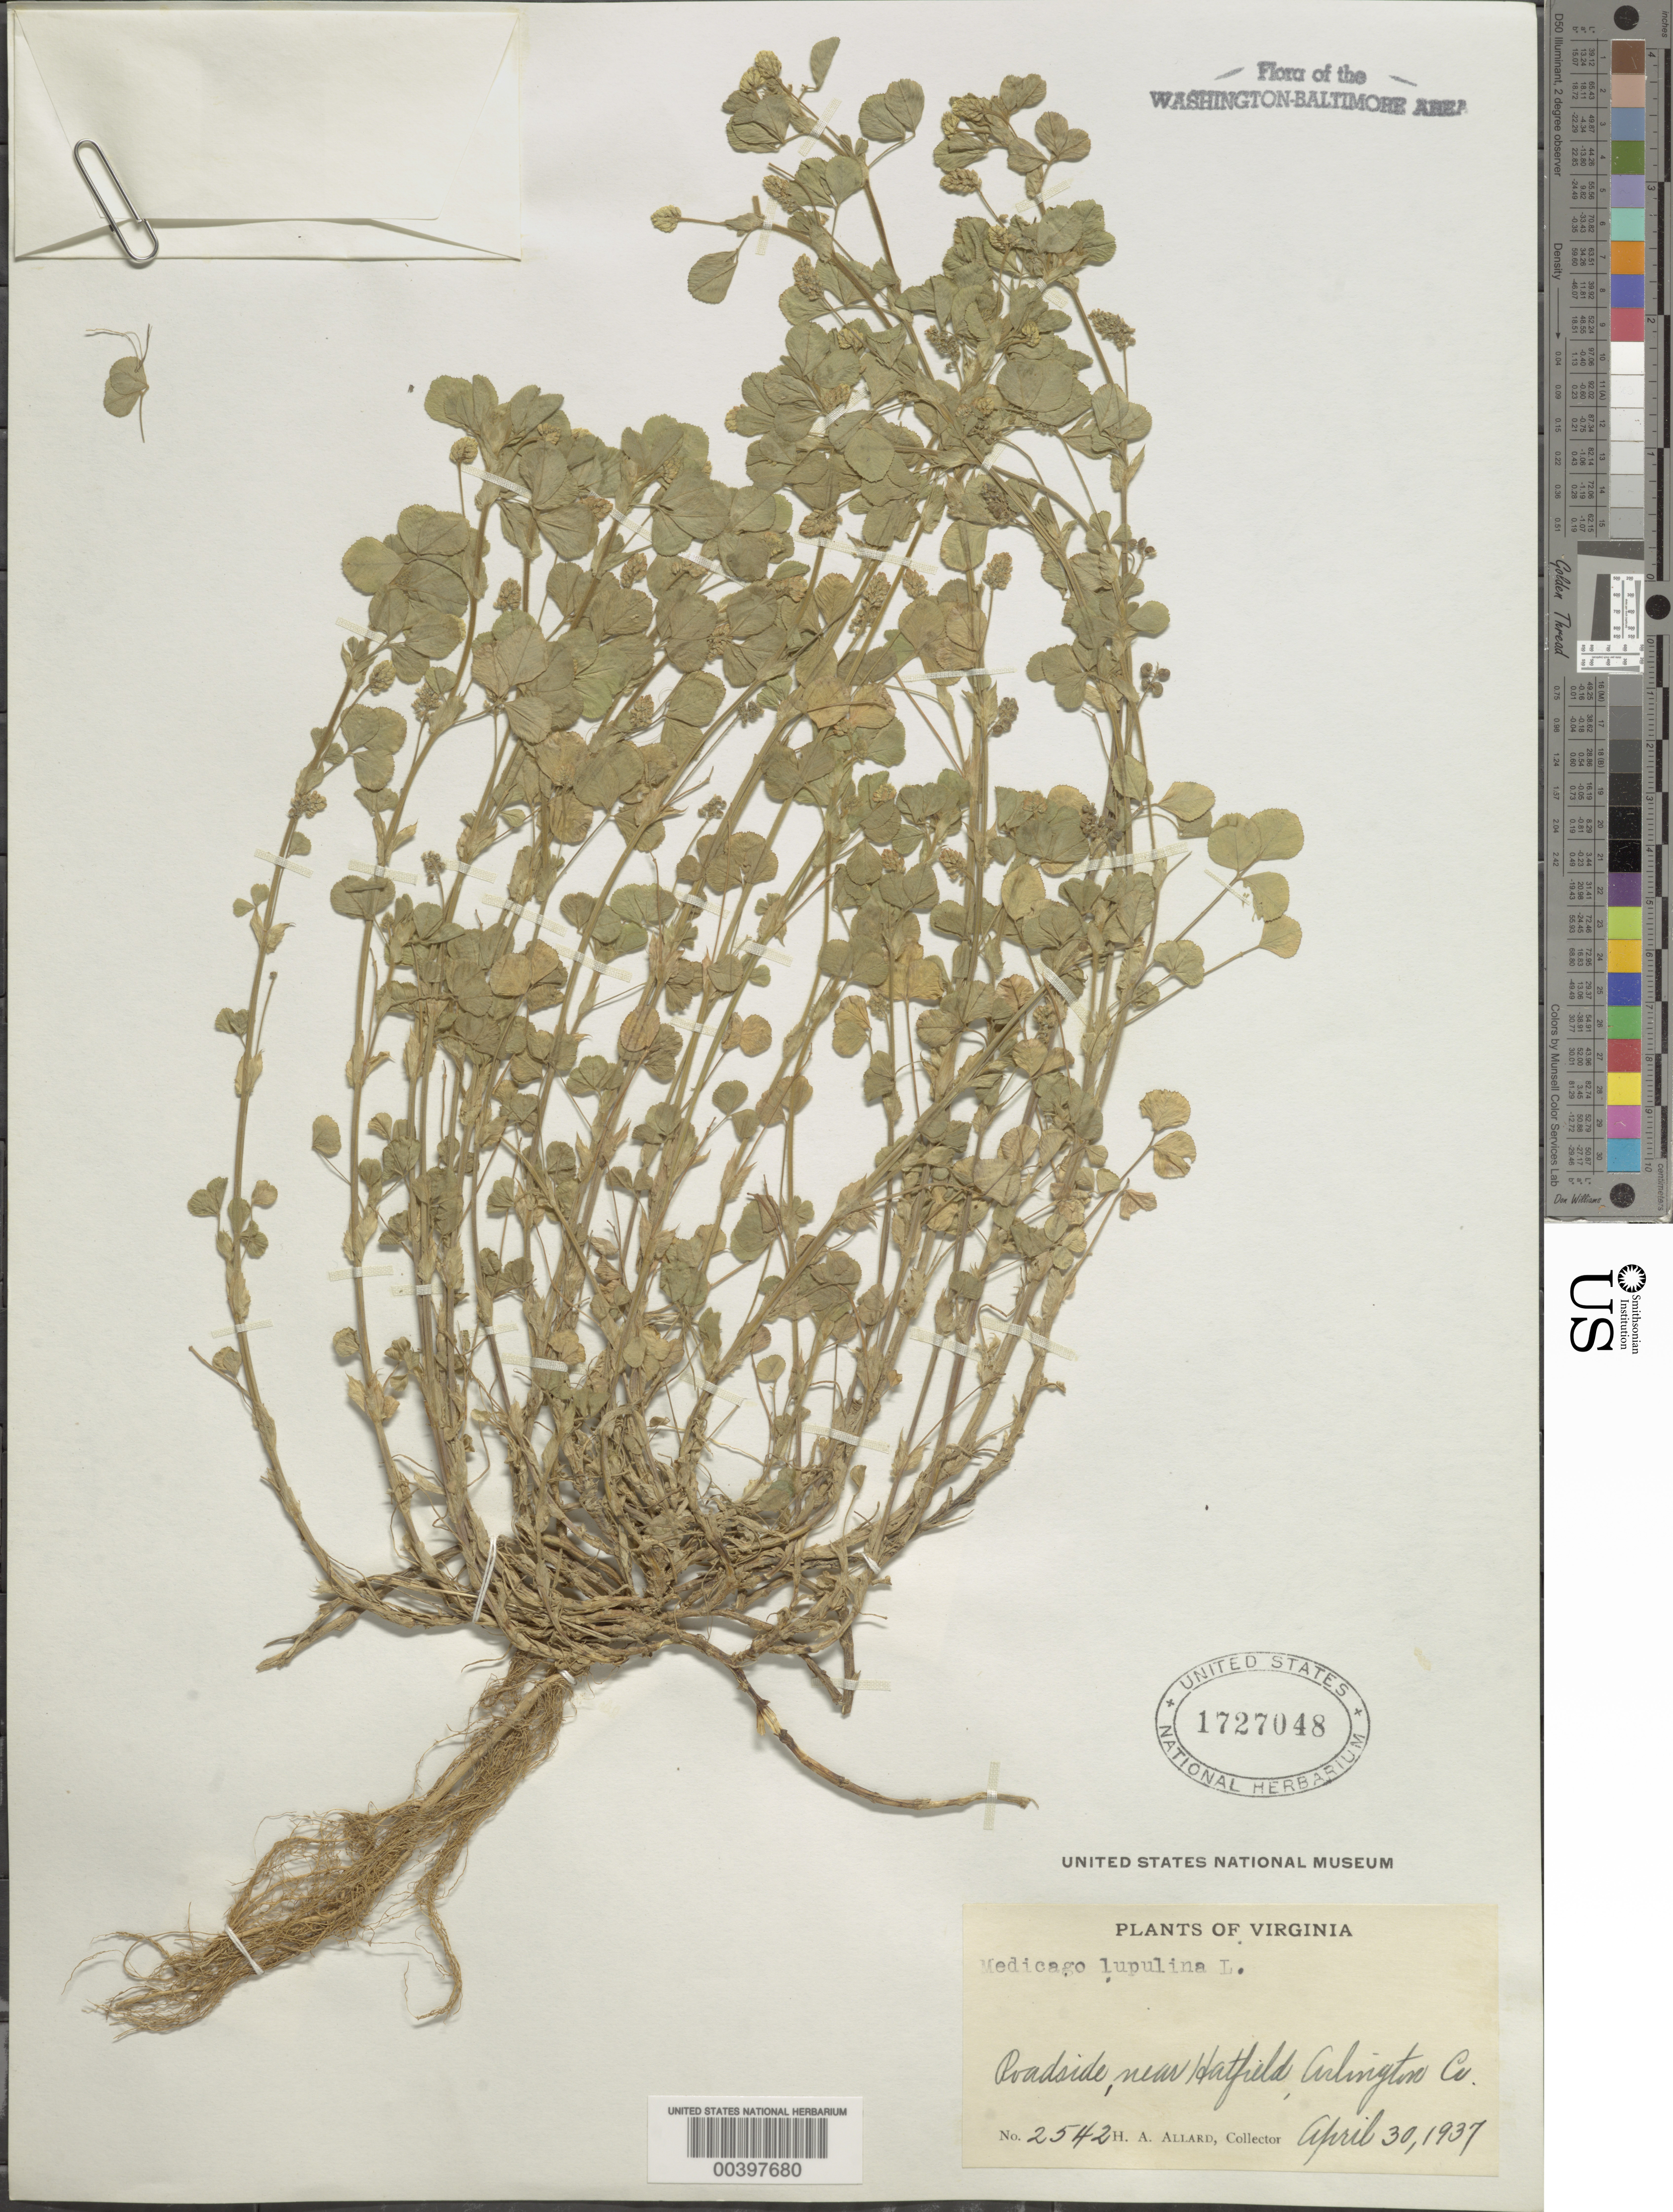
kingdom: Plantae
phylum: Tracheophyta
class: Magnoliopsida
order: Fabales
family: Fabaceae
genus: Medicago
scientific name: Medicago lupulina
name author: L.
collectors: H. A. Allard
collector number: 2542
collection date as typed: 30 Apr 1937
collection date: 1937-04-30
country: United States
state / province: Virginia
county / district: Arlington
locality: Hatfield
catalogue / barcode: US 1727048